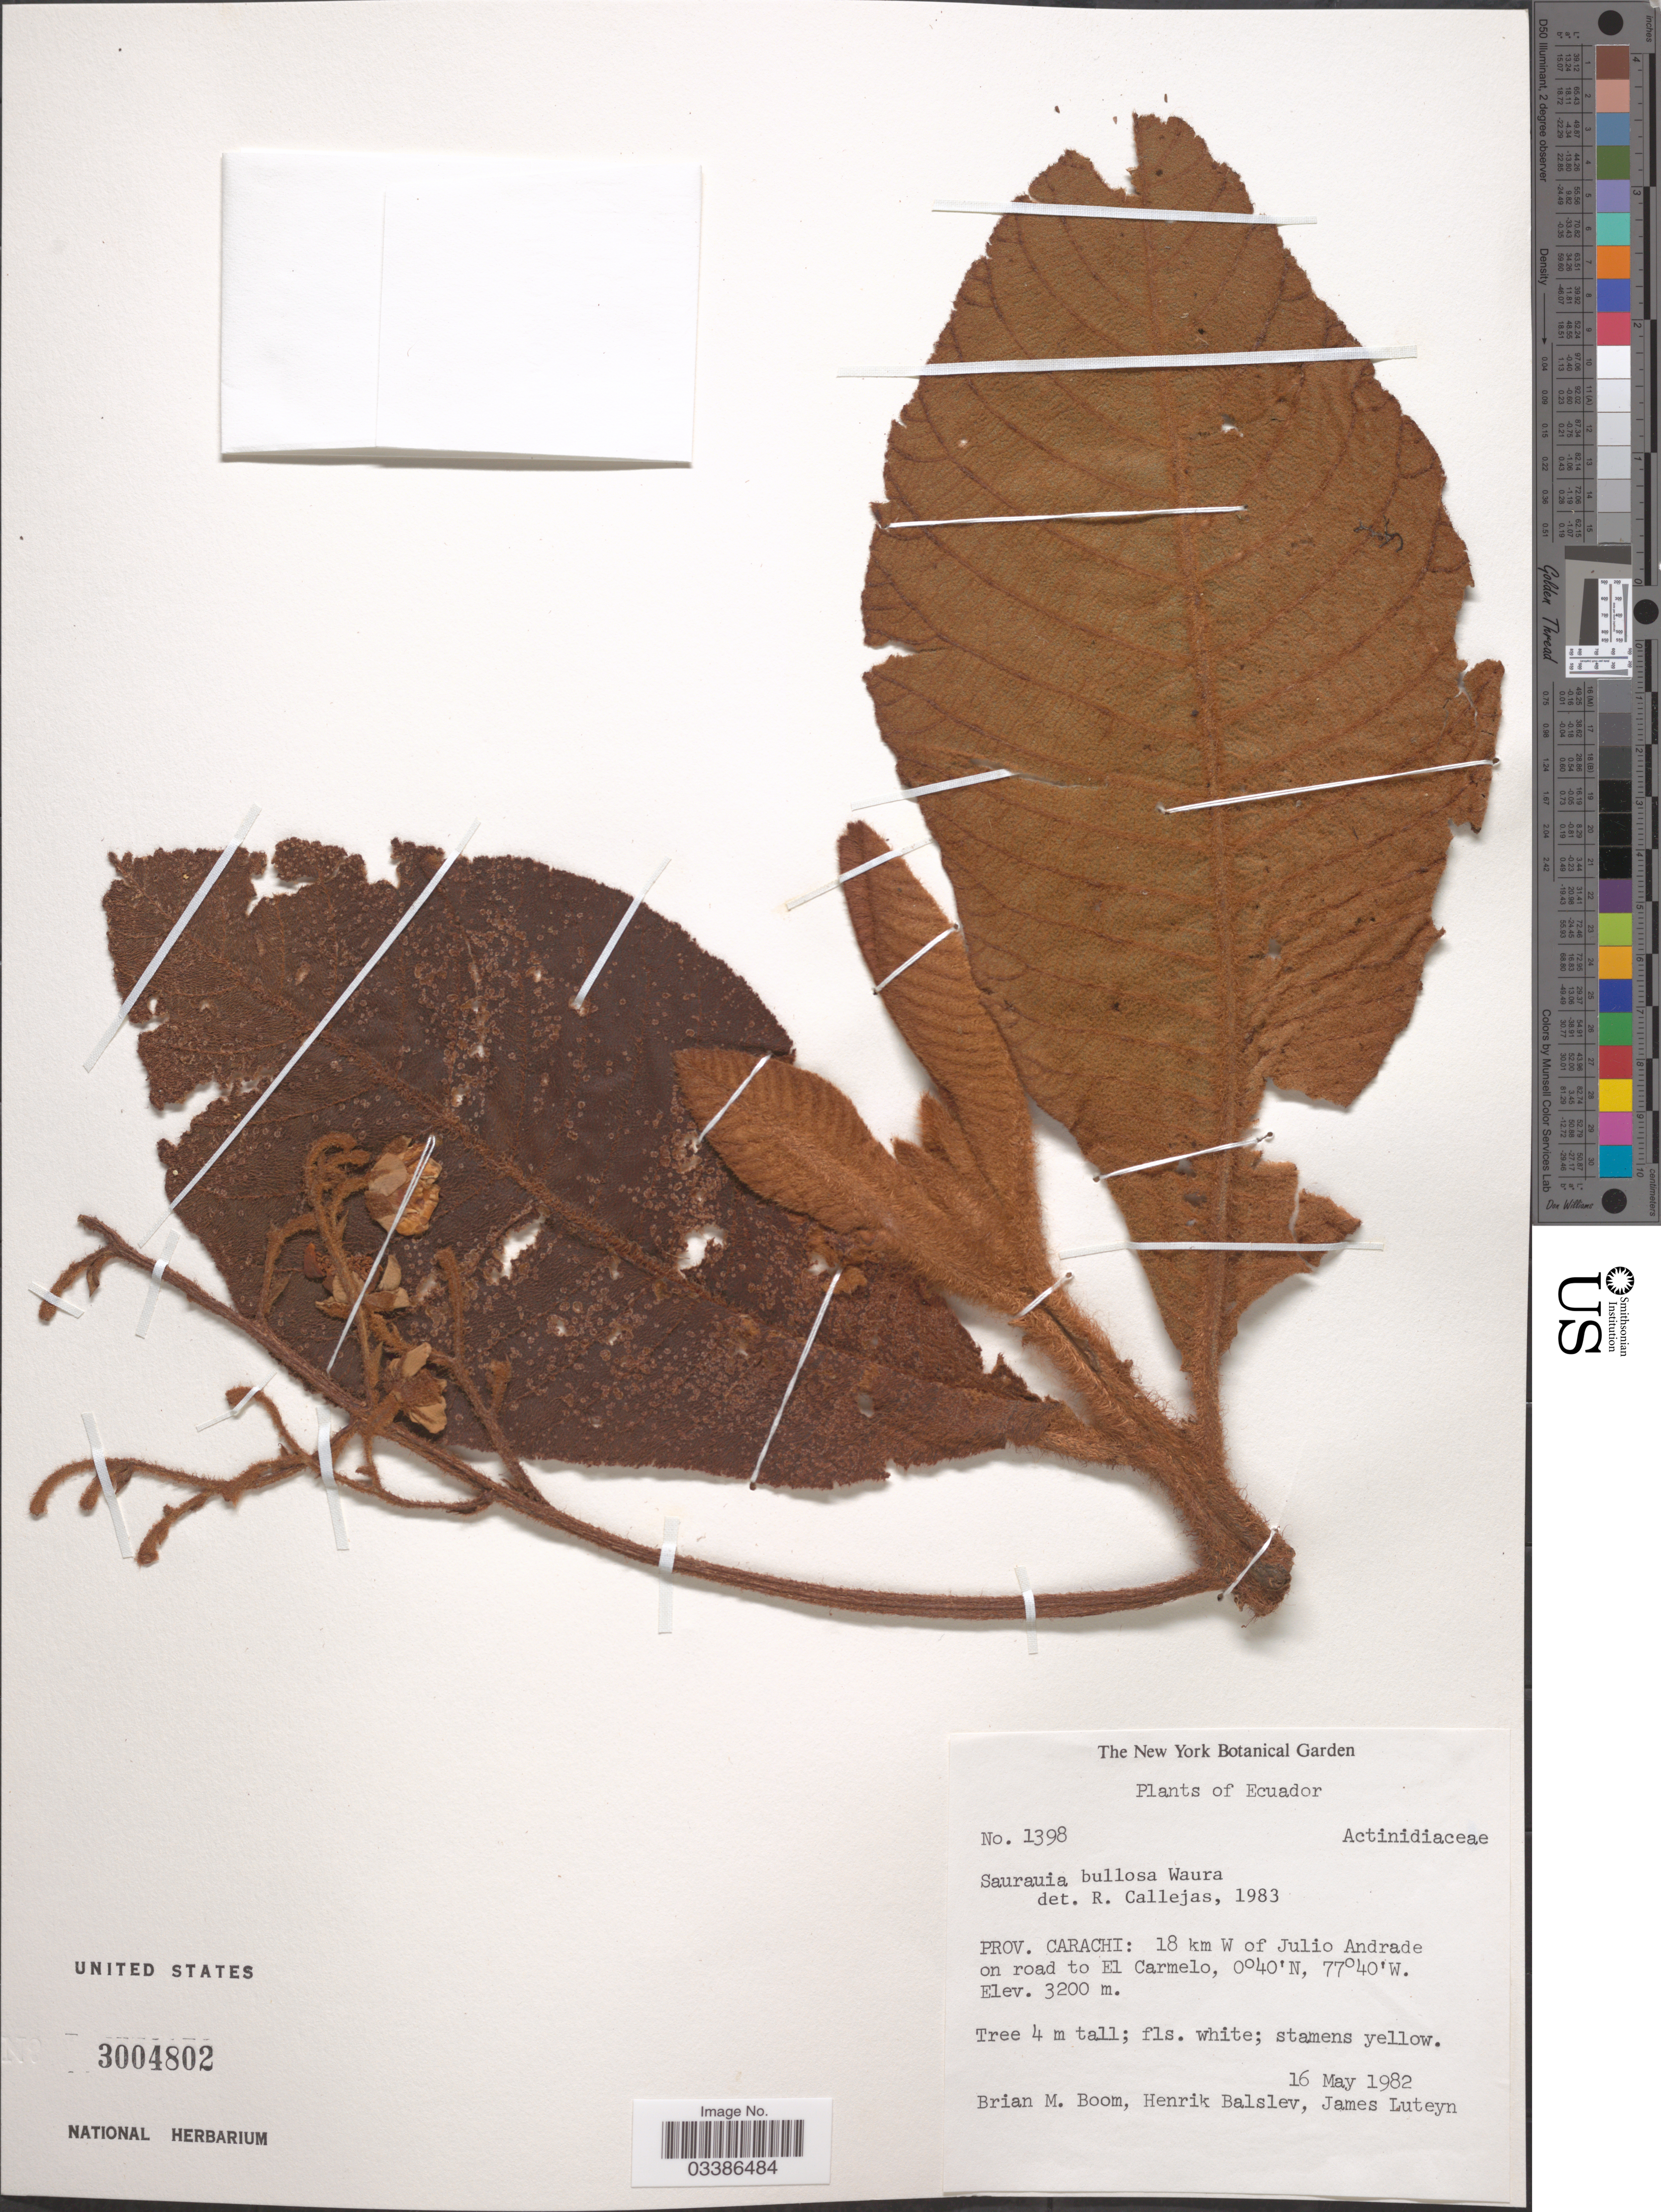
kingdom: Plantae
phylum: Tracheophyta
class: Magnoliopsida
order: Ericales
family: Actinidiaceae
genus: Saurauia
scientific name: Saurauia bullosa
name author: Wawra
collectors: B. M. Boom, H. Balslev & J. L. Luteyn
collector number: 1398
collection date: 1982-05-16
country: Ecuador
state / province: Carchi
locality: Prov. Carachi: 18 km W of Julio Andrade on road to El Carmelo.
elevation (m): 3200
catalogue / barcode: US 3004802